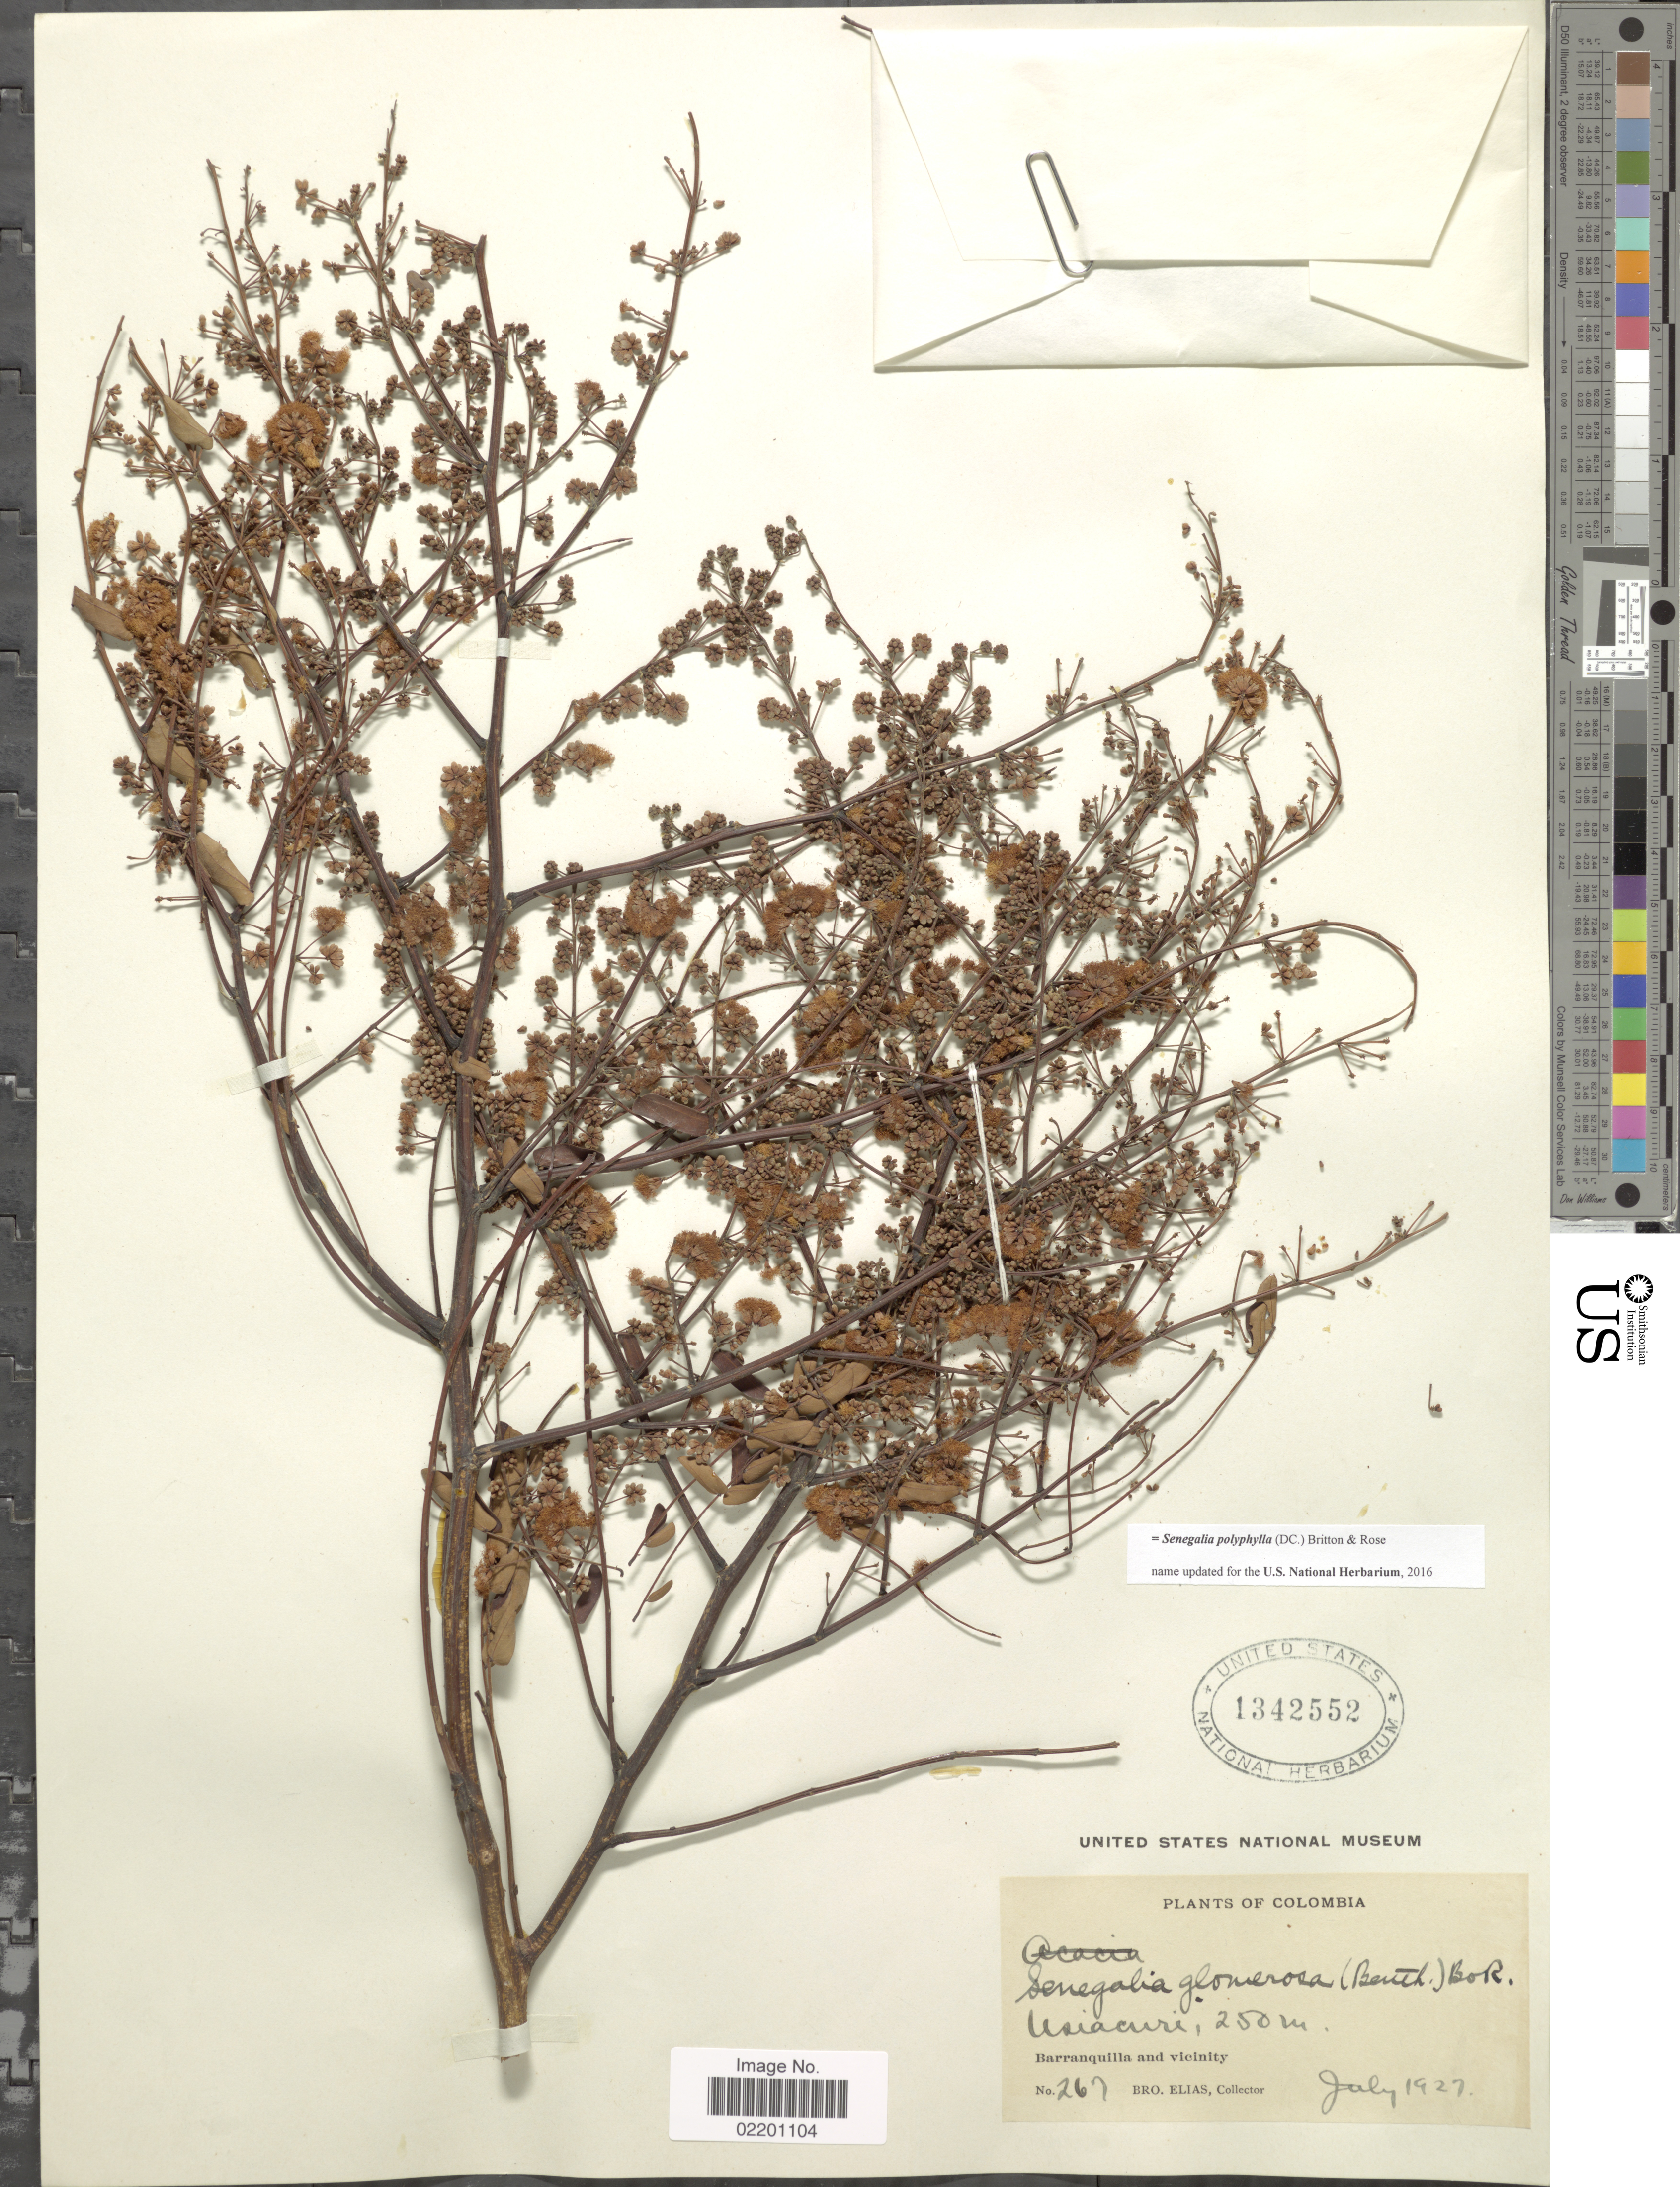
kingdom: Plantae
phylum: Tracheophyta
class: Magnoliopsida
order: Fabales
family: Fabaceae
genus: Senegalia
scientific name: Senegalia rhytidocarpa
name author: (L. Rico) Seigler & Ebinger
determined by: Santos, V. Terra dos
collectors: Bro. Elias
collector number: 267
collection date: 1927-07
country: Colombia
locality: Barranquilla and vicinity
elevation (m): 250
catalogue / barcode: US 1342552